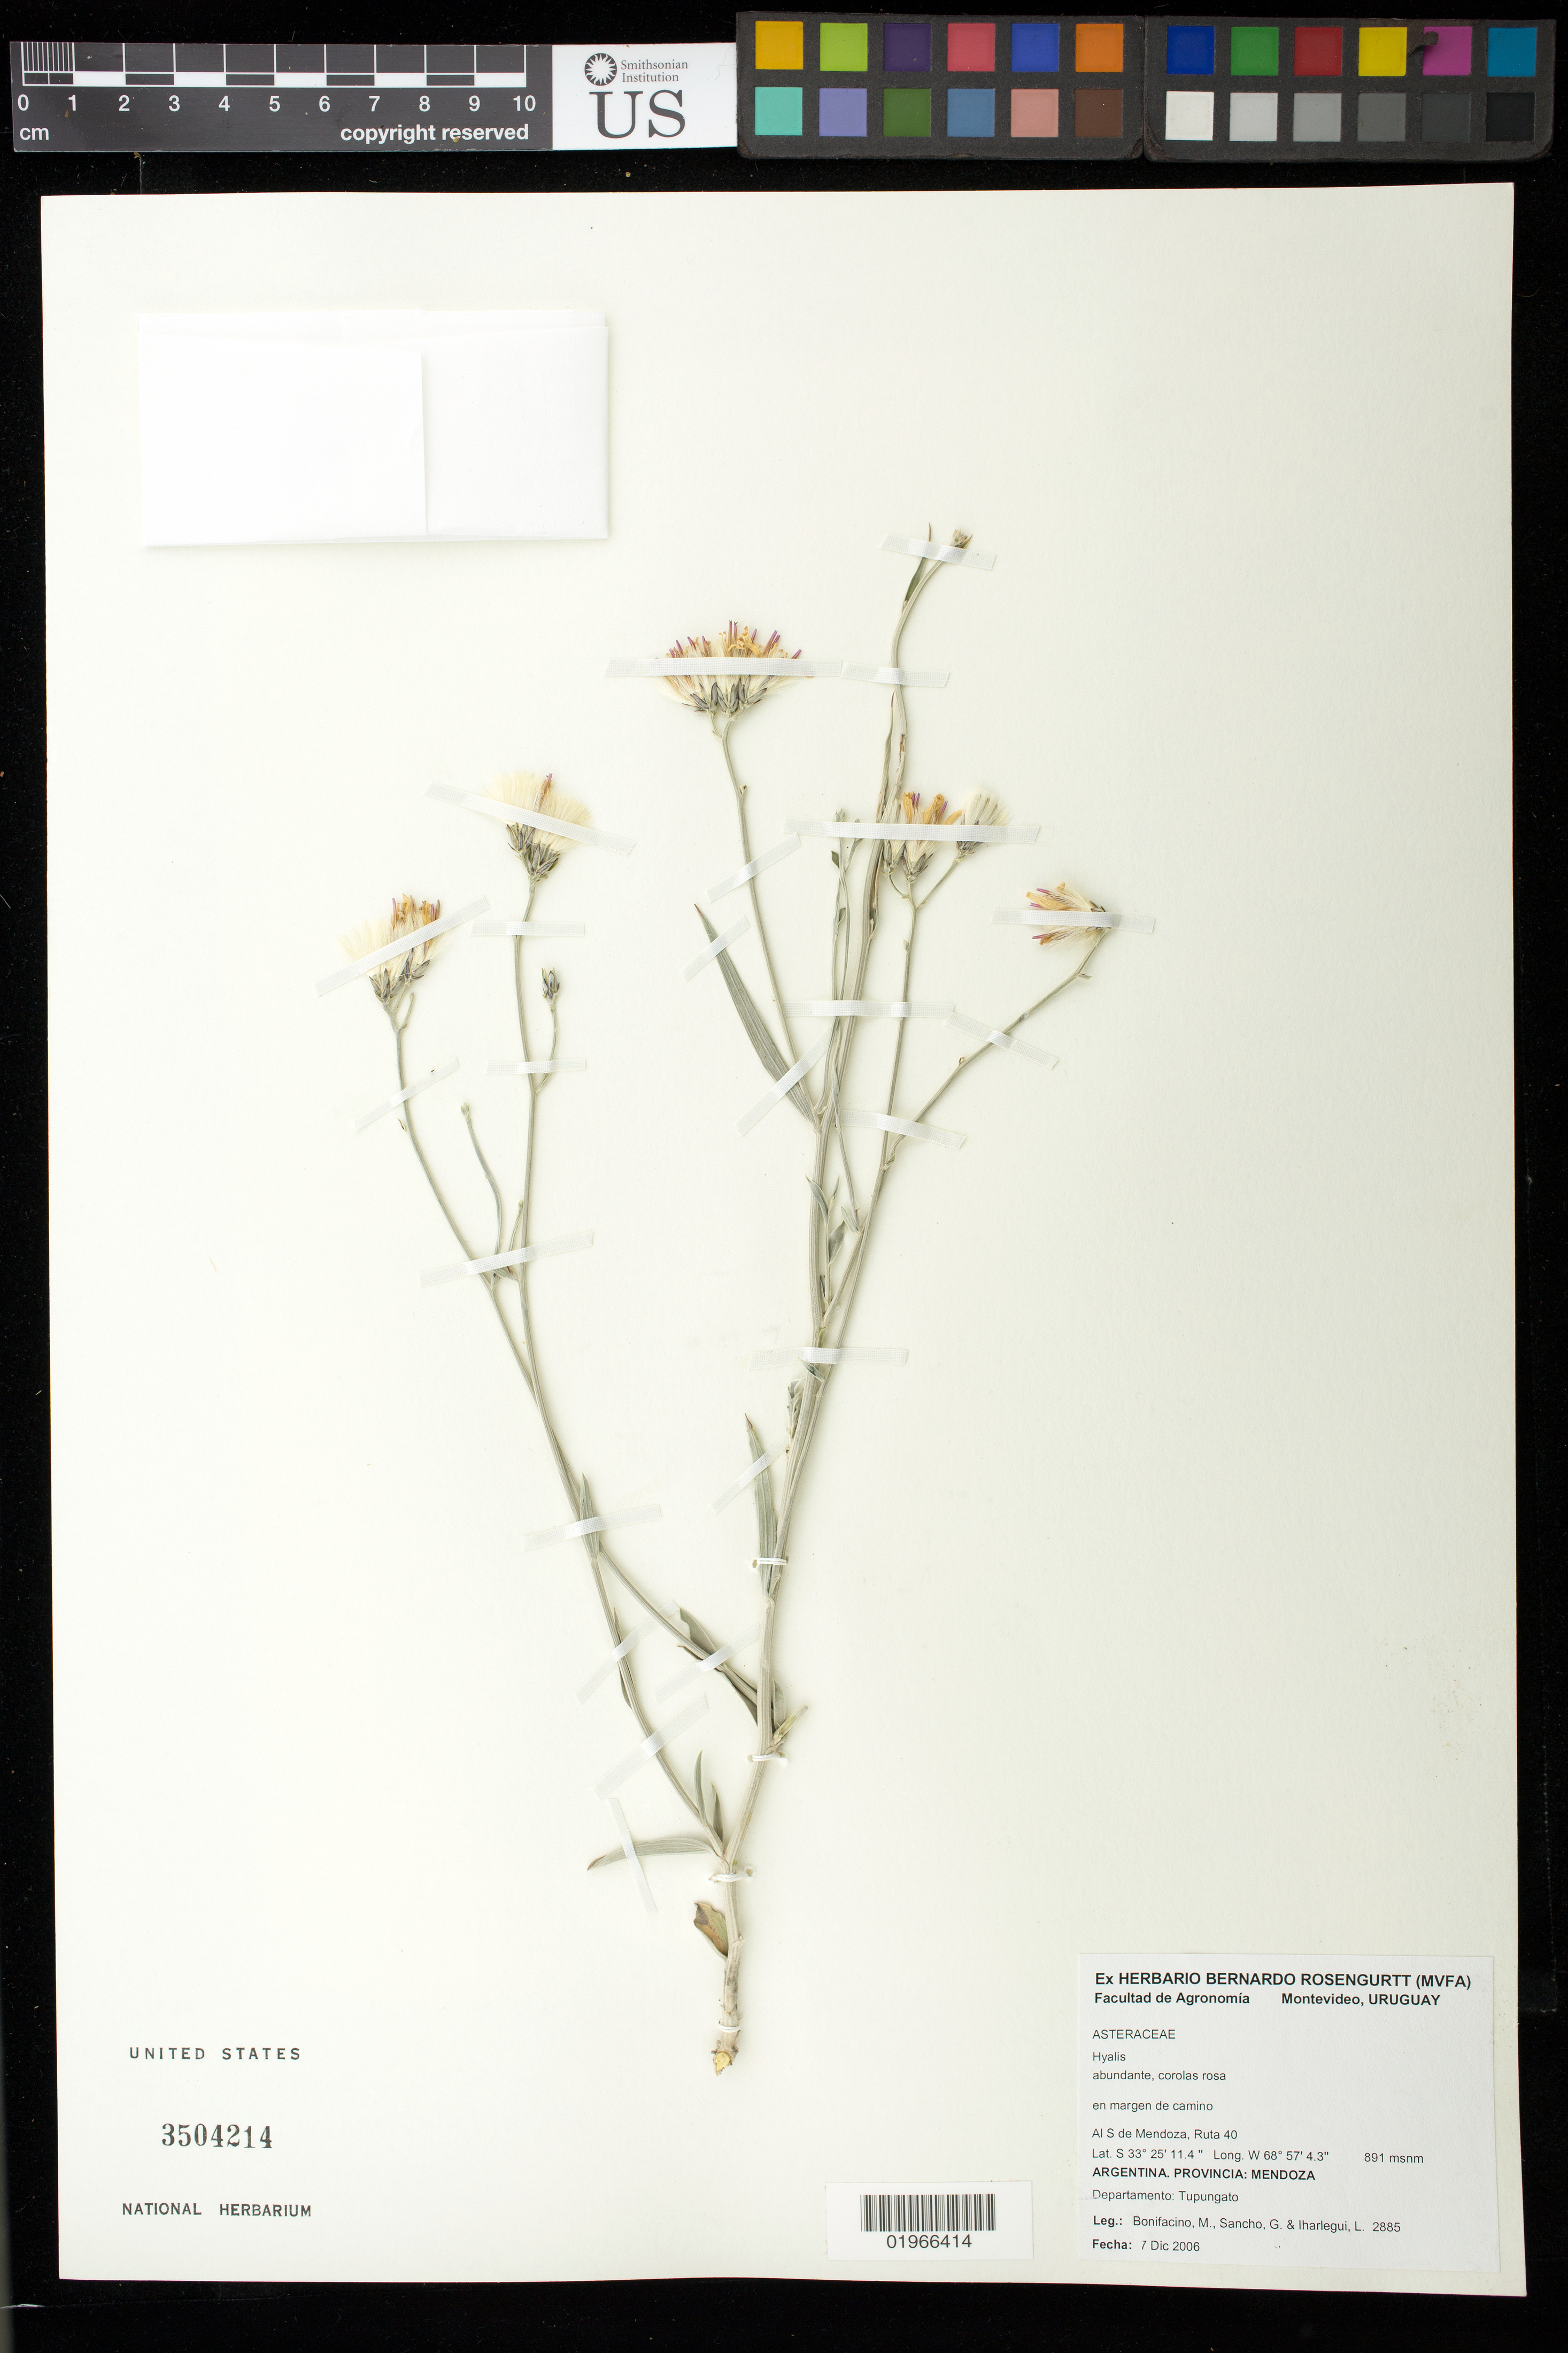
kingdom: Plantae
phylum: Tracheophyta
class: Magnoliopsida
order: Asterales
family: Asteraceae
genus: Hyalis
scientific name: Hyalis sp.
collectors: M. Bonifacino, G. Sancho & L. Iharlegui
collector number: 2885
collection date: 2006-12-07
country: Argentina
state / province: Mendoza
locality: Ruta 40 al S de Mendoza. Departamento Tupungato.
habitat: En margen de camino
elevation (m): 891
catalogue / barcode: US 3504214